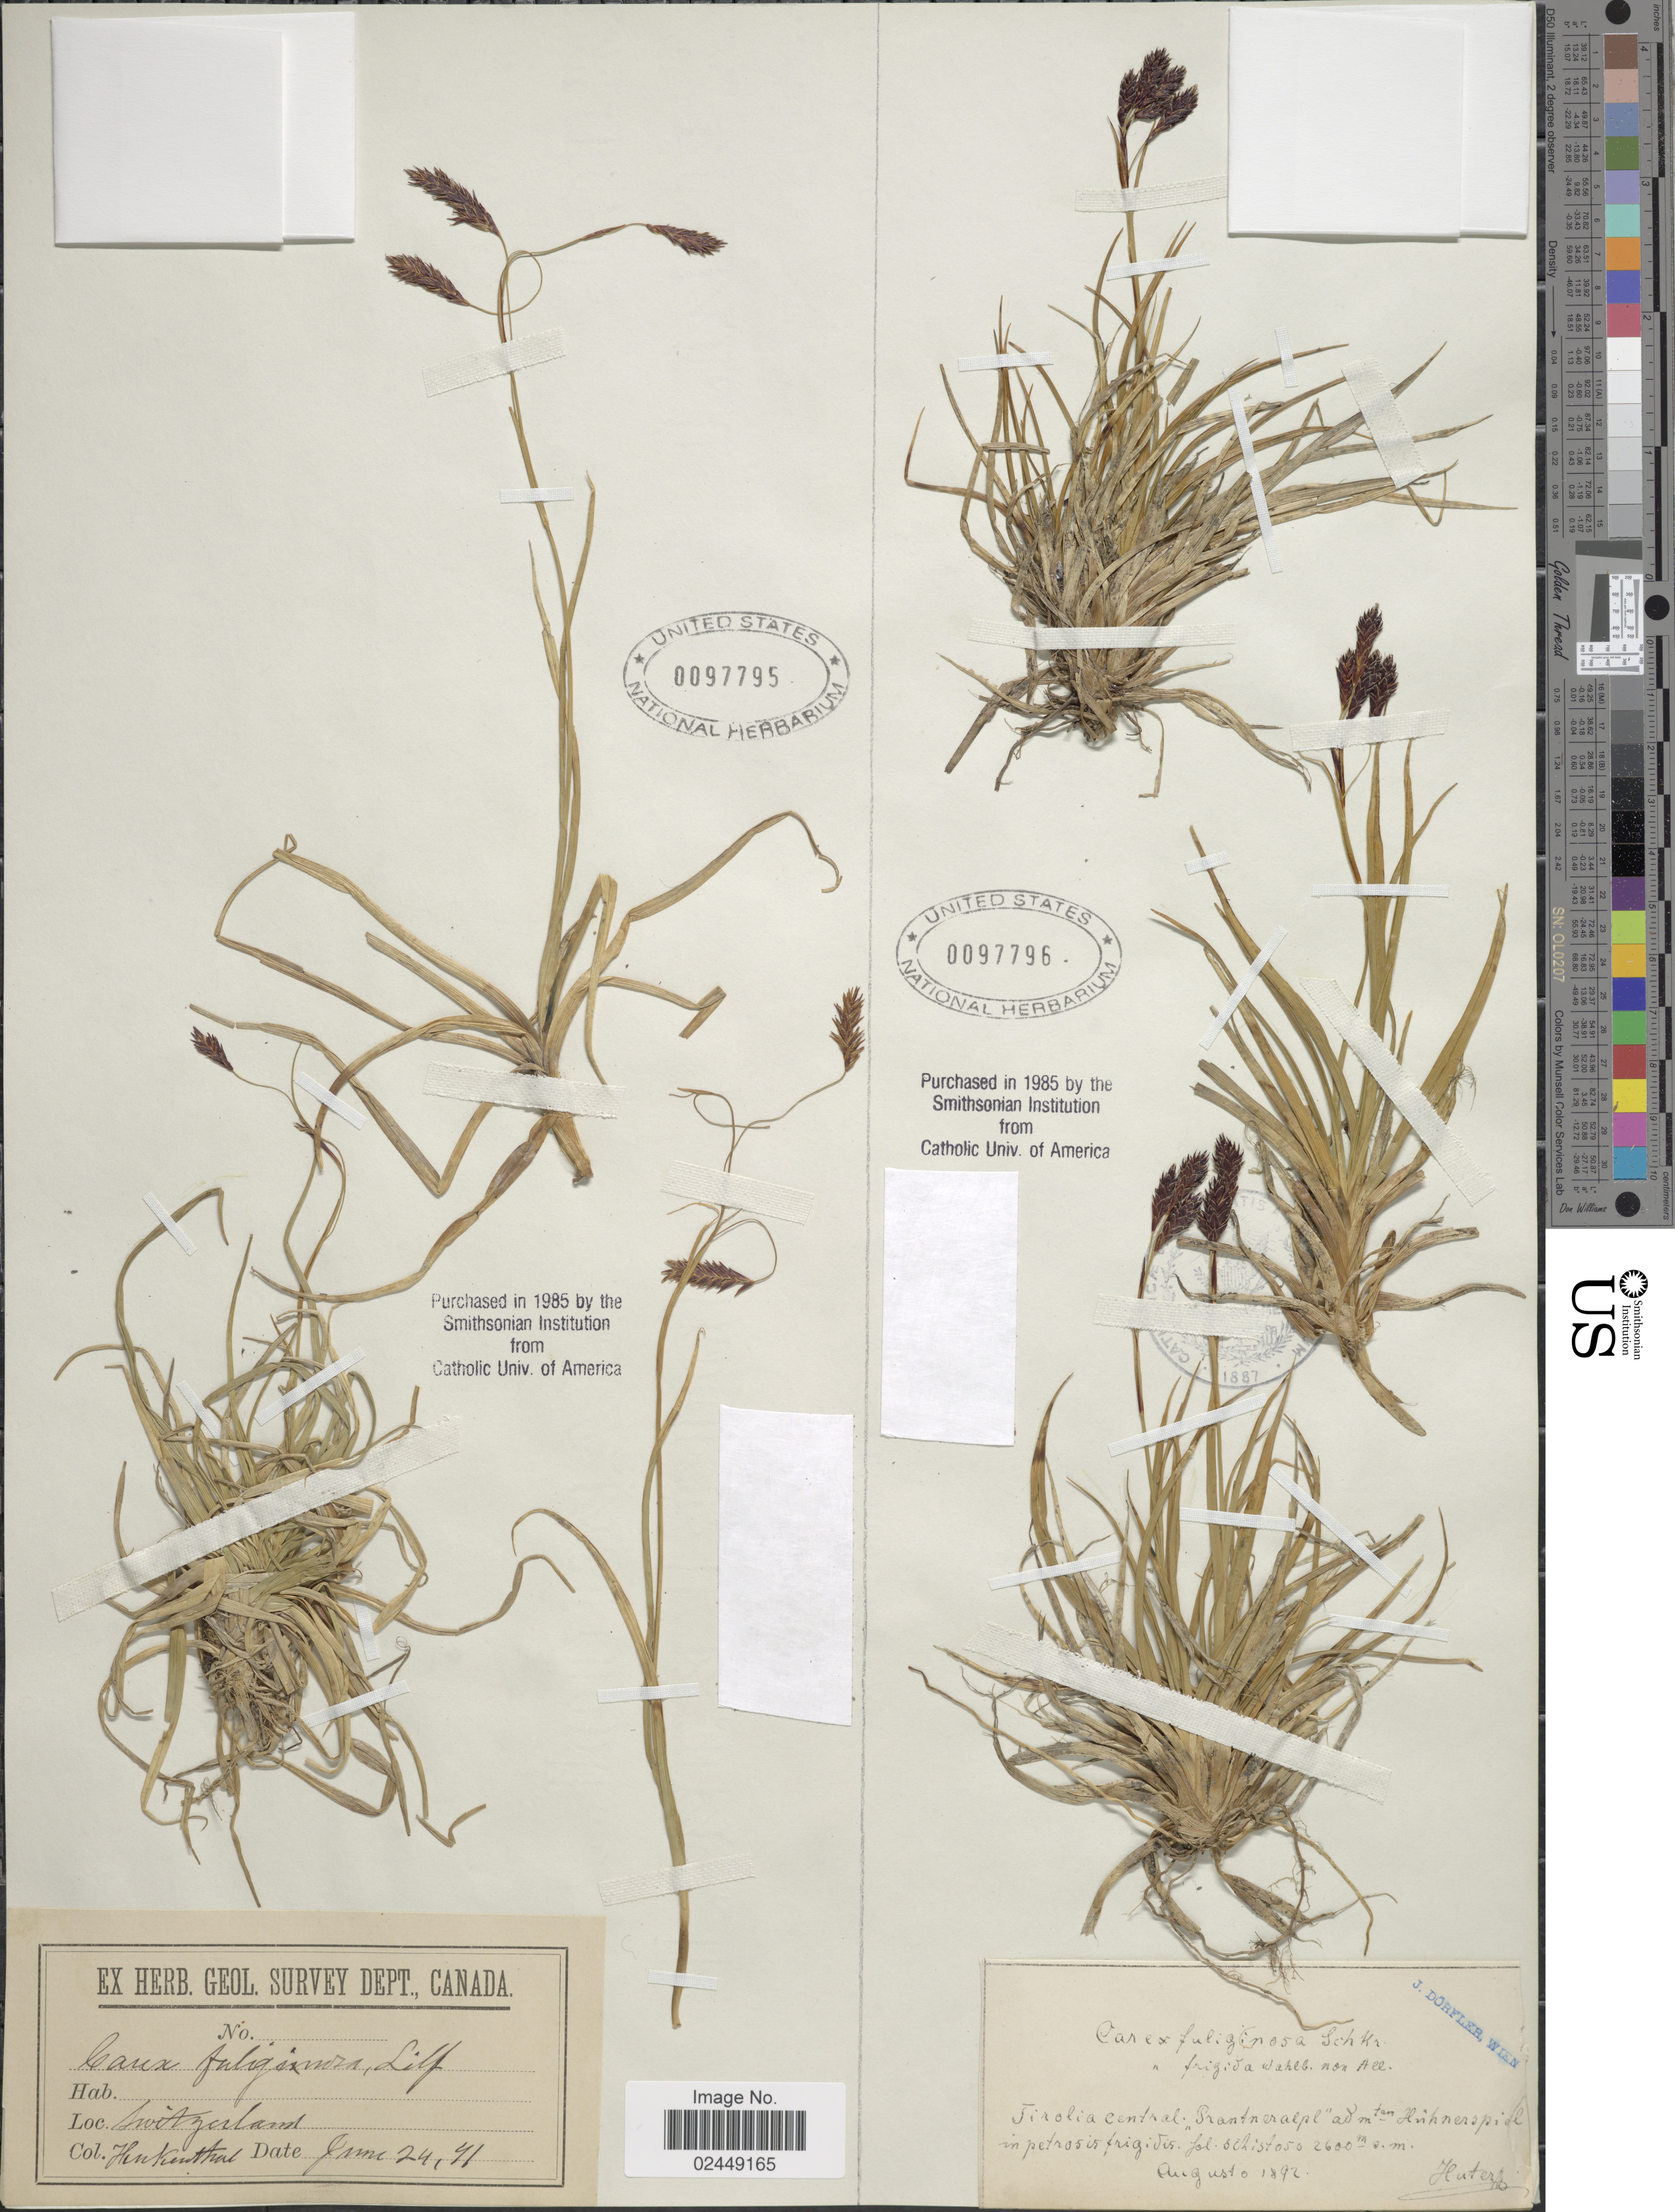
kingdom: Plantae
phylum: Tracheophyta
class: Liliopsida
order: Poales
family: Cyperaceae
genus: Carex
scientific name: Carex fuliginosa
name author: Schkuhr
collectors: Henkenthal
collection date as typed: Transcribed d/m/y: 24/6/41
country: Switzerland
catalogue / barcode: US 97795